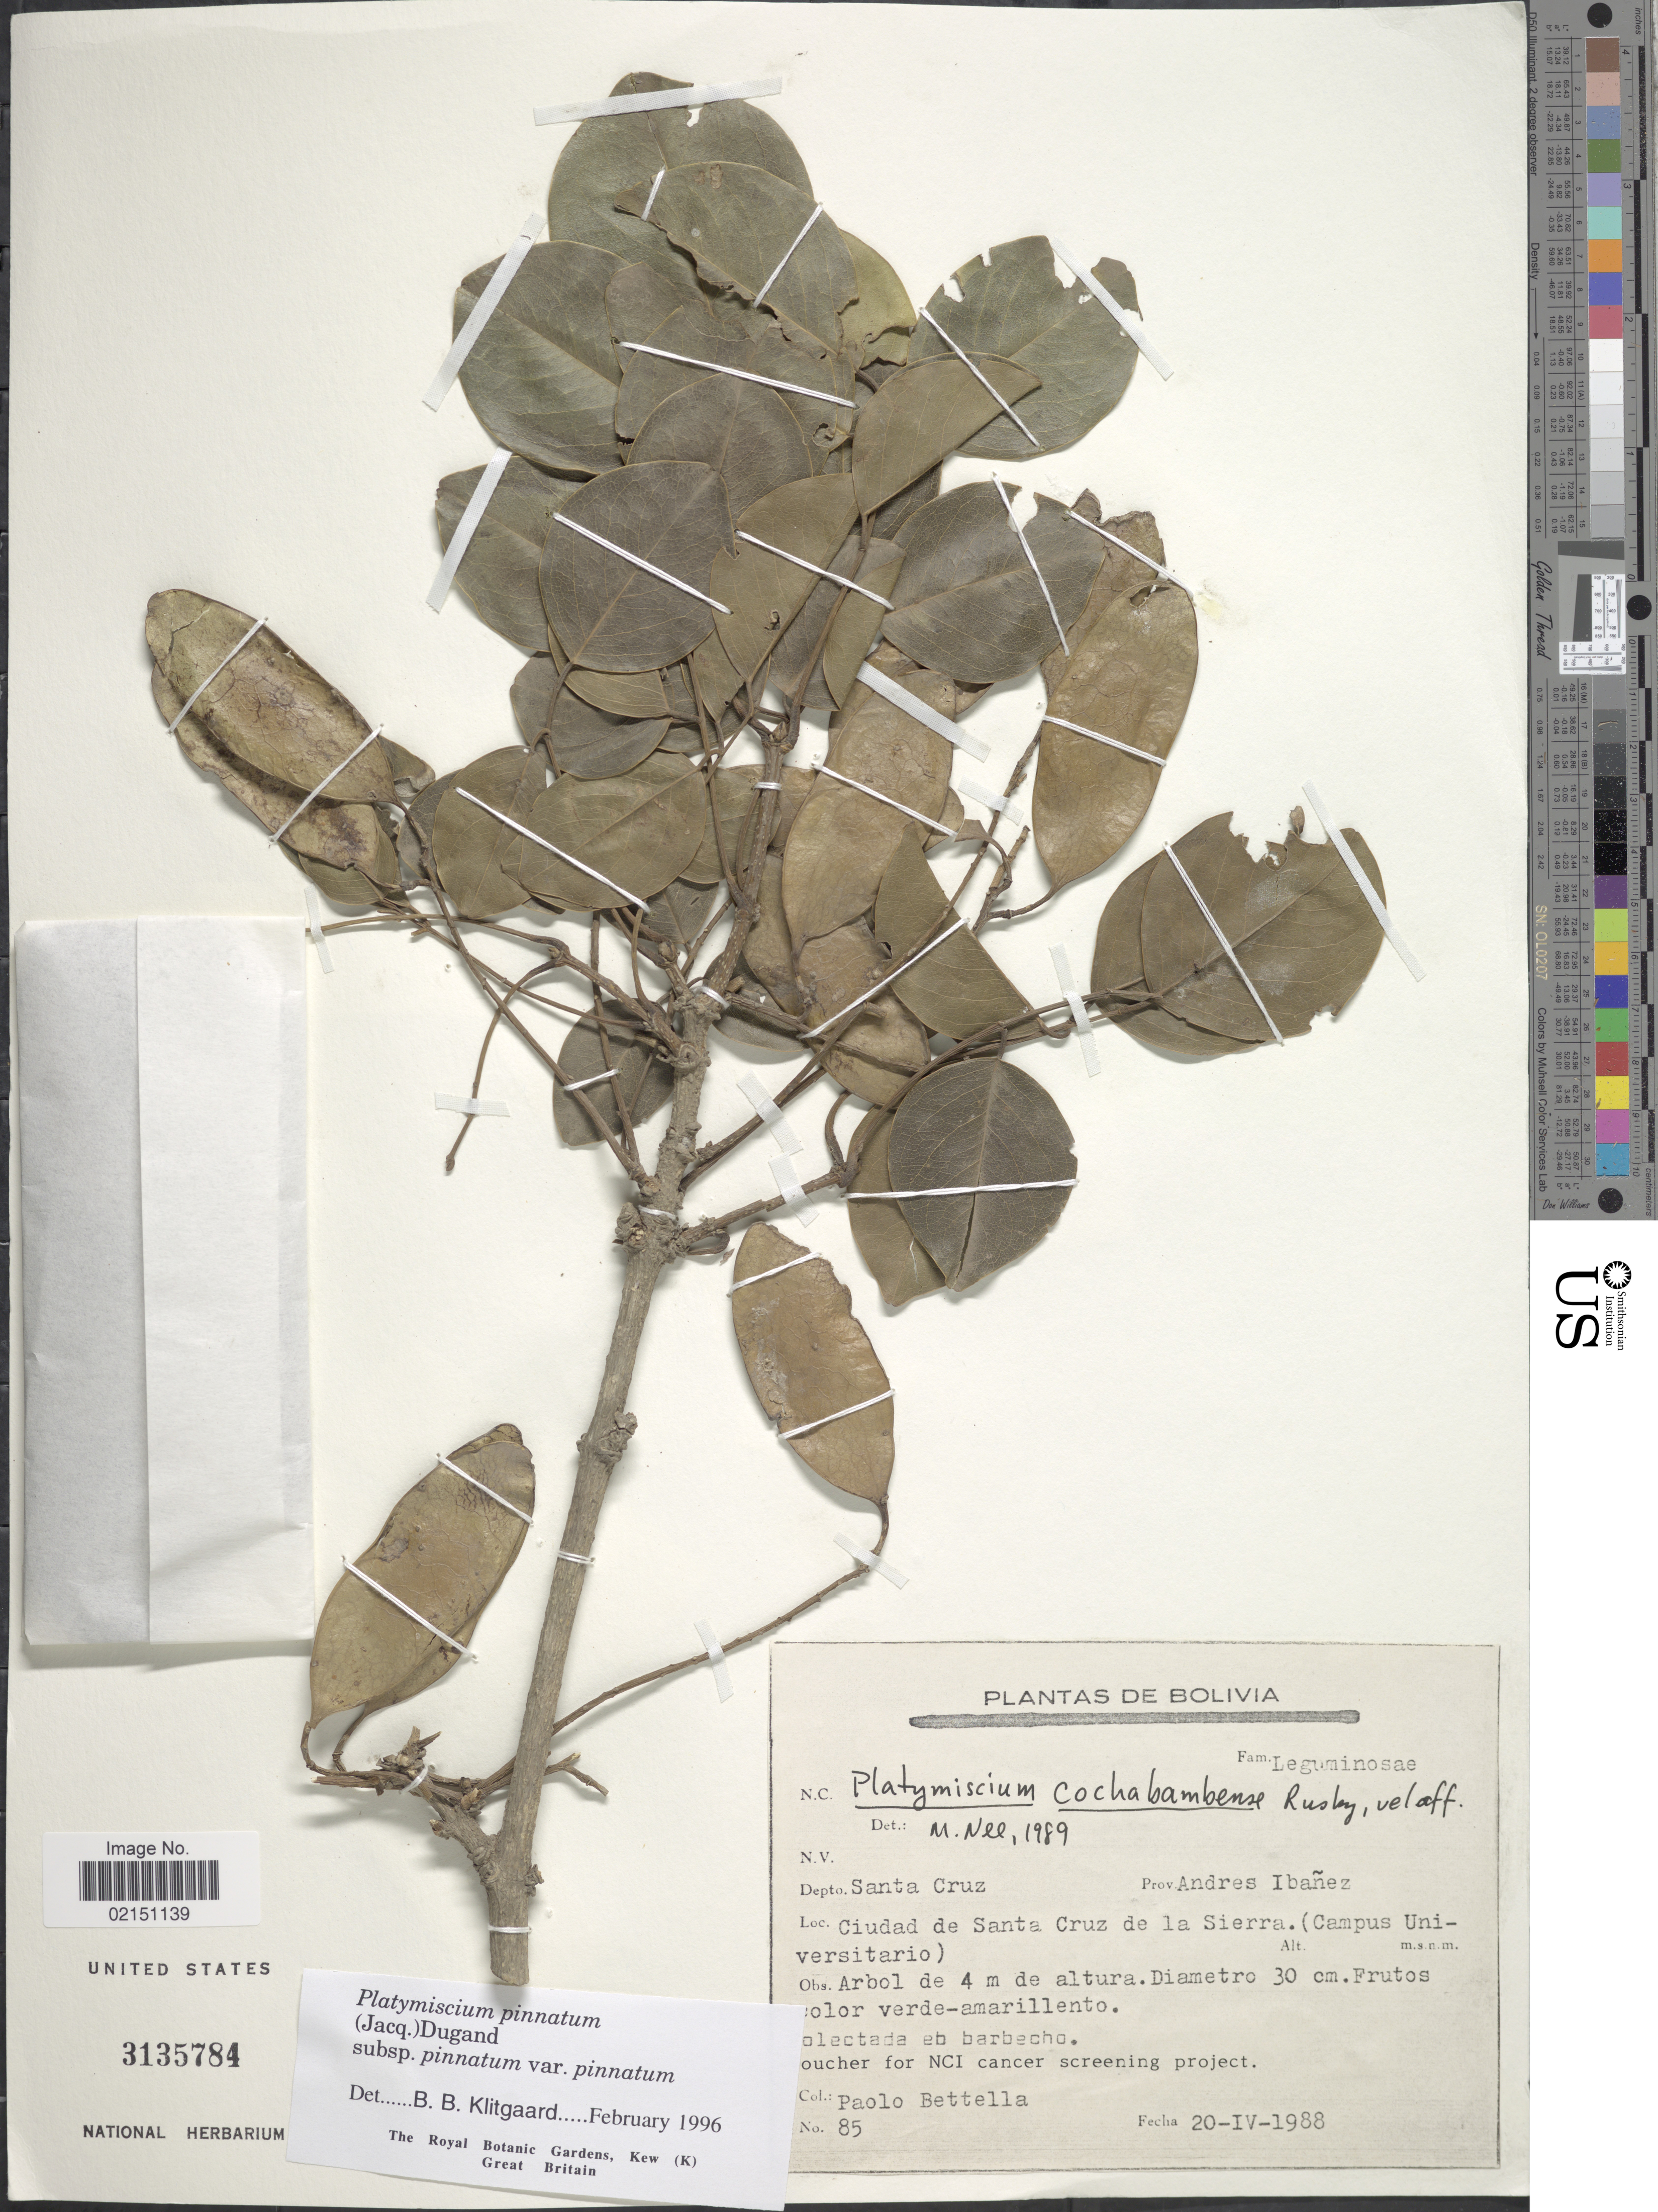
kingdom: Plantae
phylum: Tracheophyta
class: Magnoliopsida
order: Fabales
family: Fabaceae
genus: Platymiscium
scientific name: Platymiscium pinnatum var. pinnatum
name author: (Jacq.)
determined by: Klitgaard, B. B.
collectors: P. Bettella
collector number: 85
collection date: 1988-04-20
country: Bolivia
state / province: Santa Cruz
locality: Prov. Andres Ibanez. Ciudad de Santa Cruz de la Sierra. (Campus Universitario)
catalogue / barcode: US 3135784